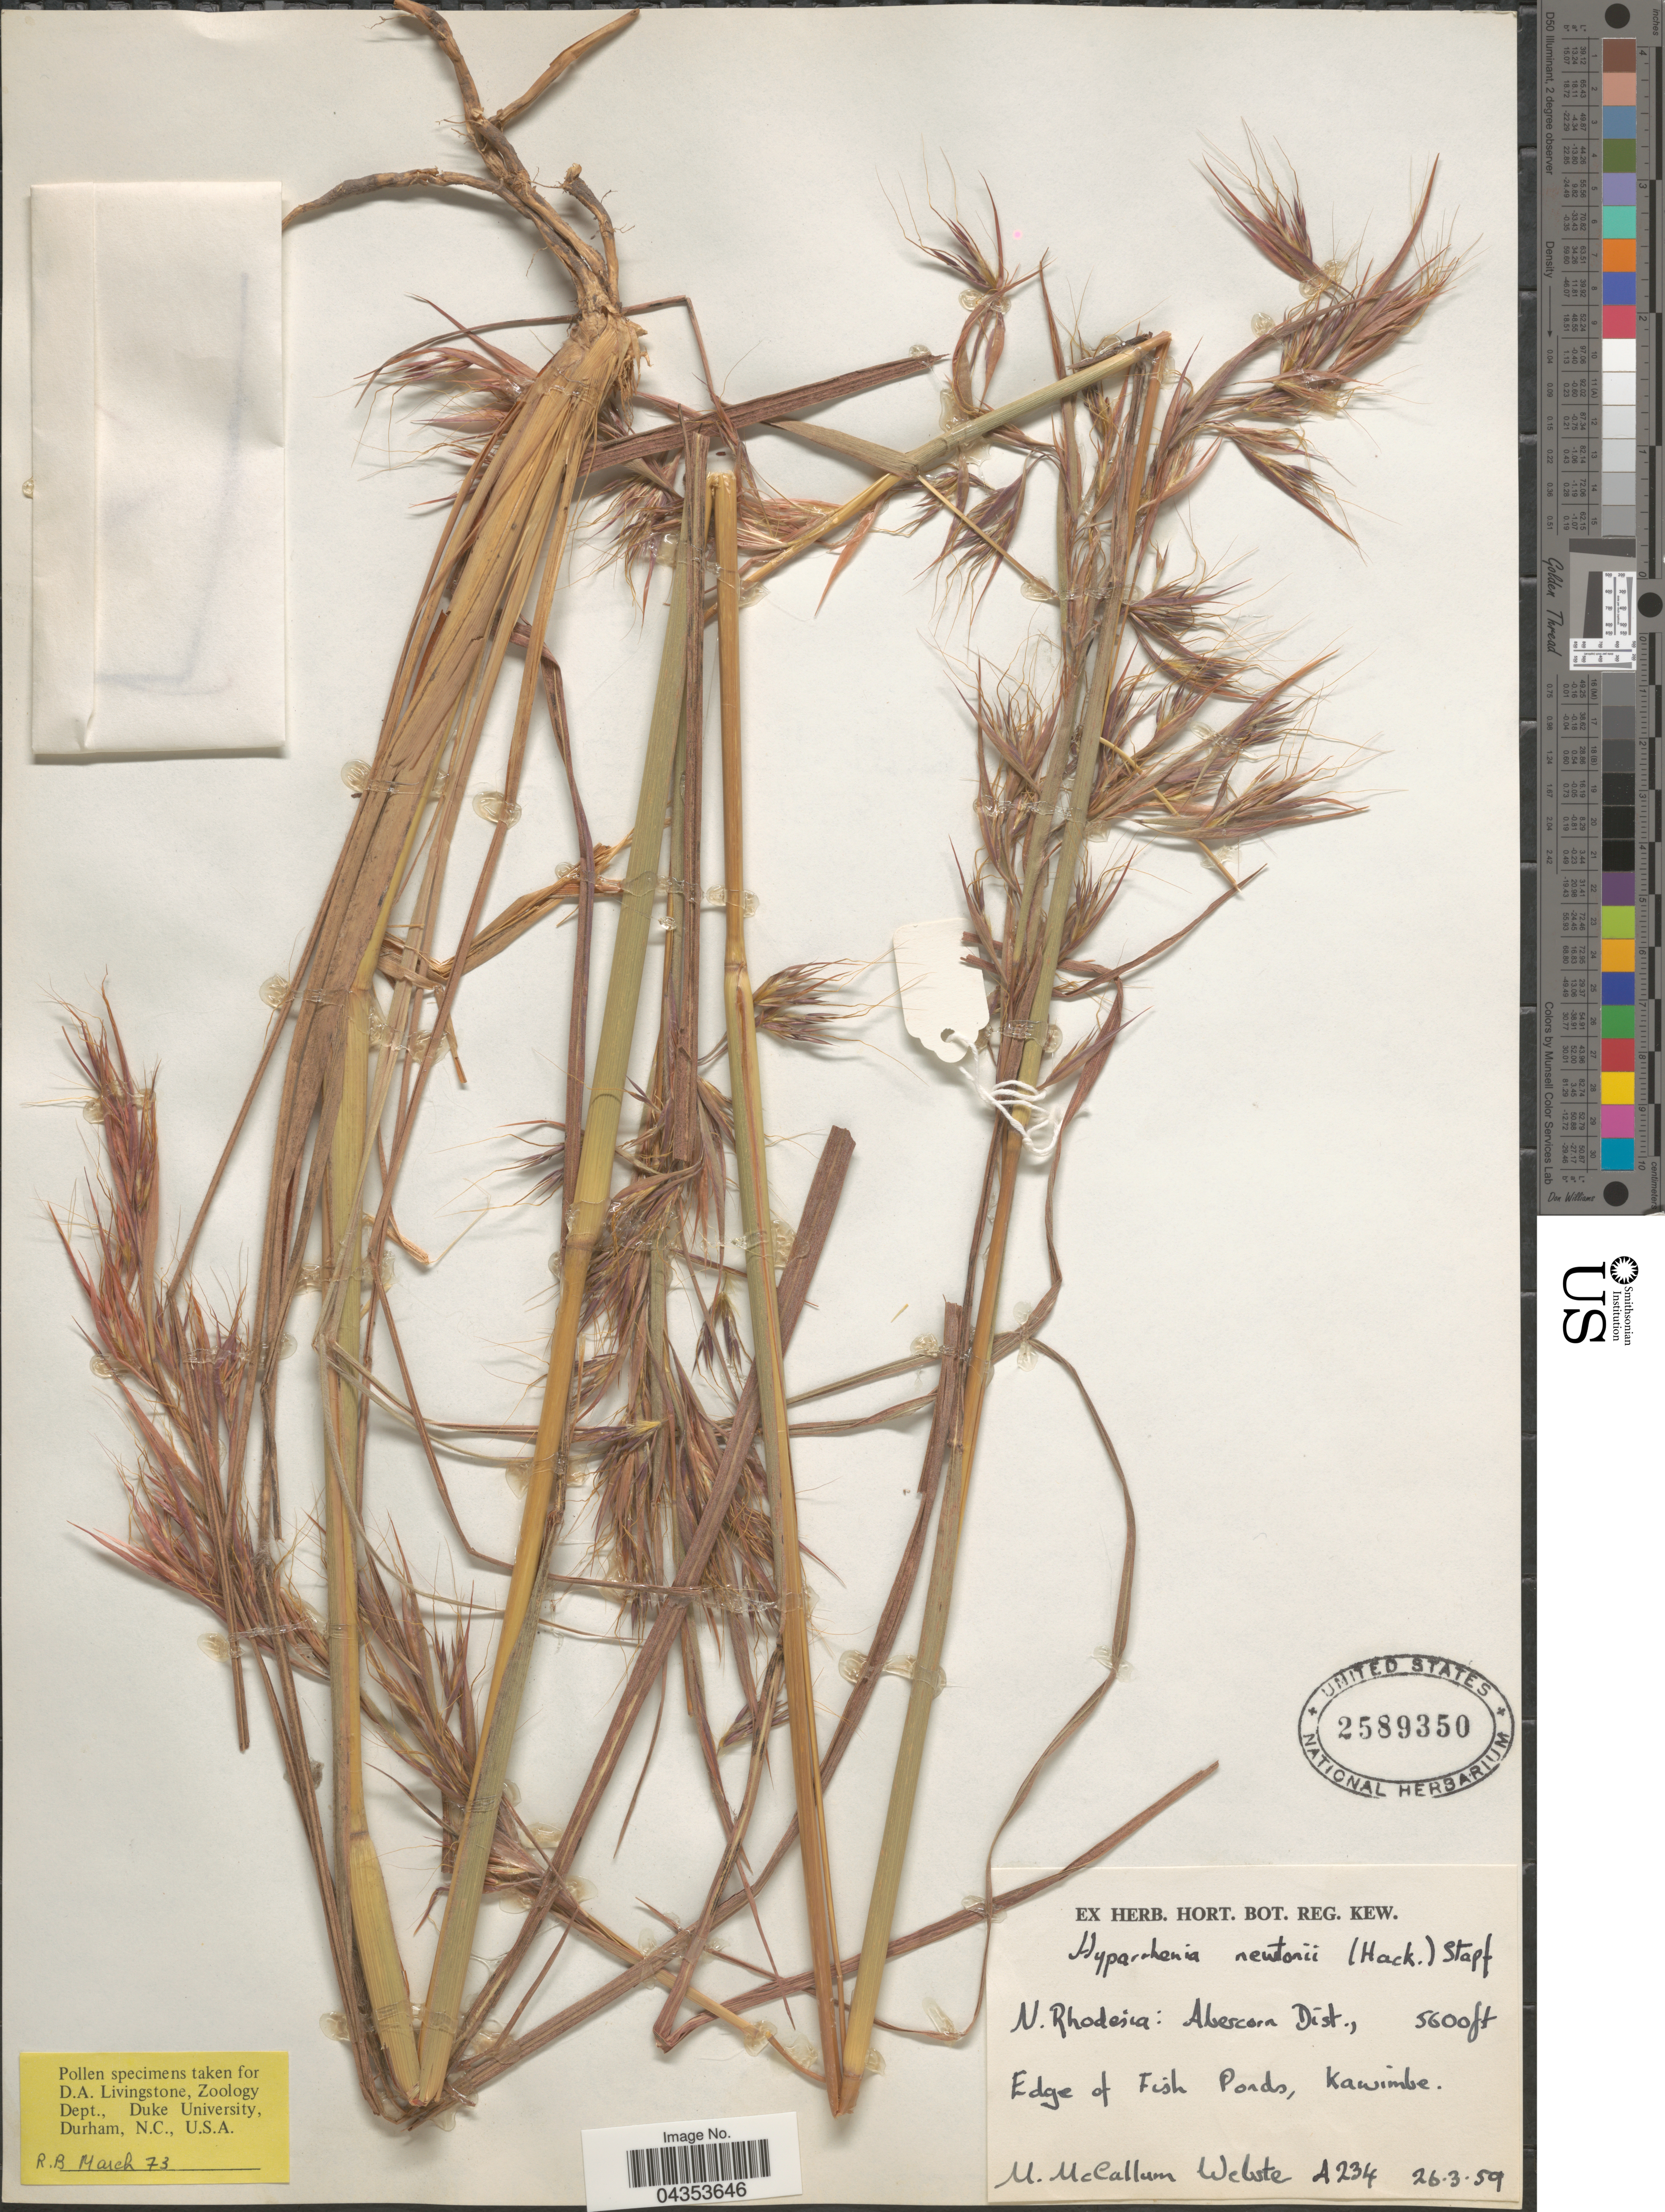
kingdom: Plantae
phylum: Tracheophyta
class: Liliopsida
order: Poales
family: Poaceae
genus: Hyparrhenia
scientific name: Hyparrhenia newtonii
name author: (Hack.) Staf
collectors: M. Webster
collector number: A234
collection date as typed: Transcribed d/m/y: 26/3/59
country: Zambia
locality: N. Rhodesia: Abercom Dist. Edge of Fish Ponds, Kawimbe.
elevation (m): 1707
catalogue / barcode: US 2589350